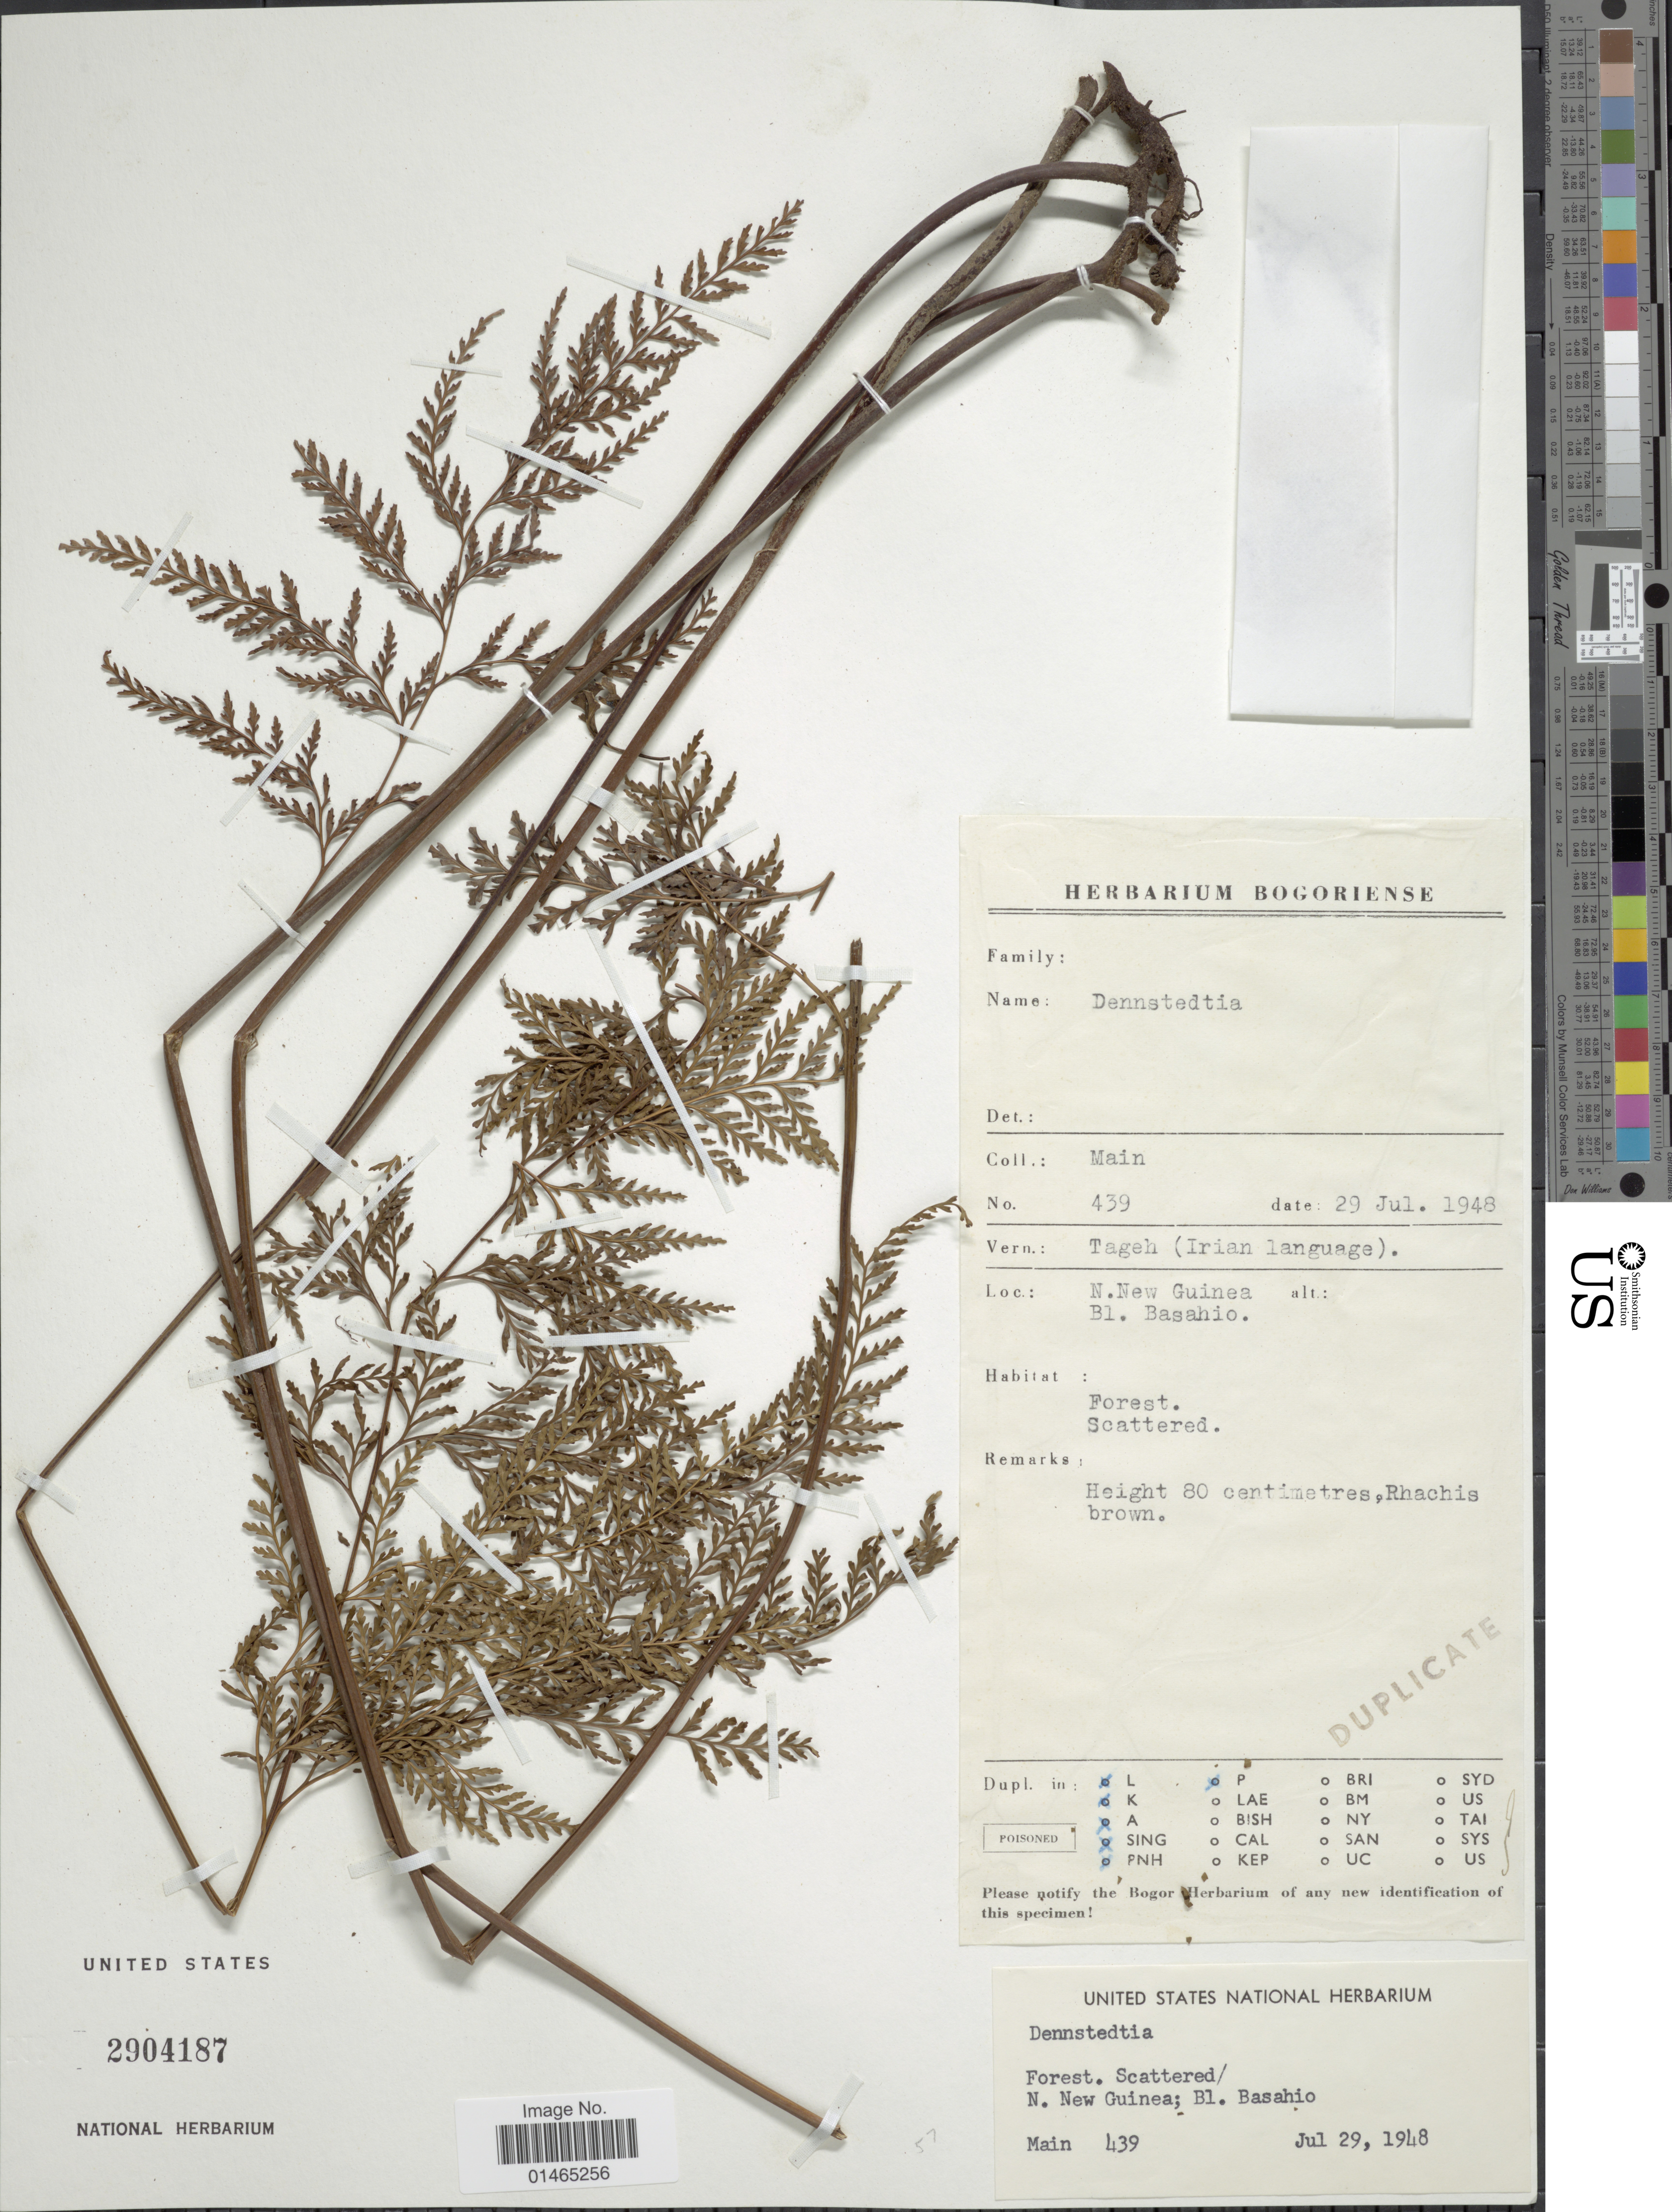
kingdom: Plantae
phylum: Tracheophyta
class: Polypodiopsida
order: Polypodiales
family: Dennstaedtiaceae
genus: Dennstaedtia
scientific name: Dennstaedtia sp.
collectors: -. Main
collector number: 439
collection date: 1948-07-29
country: Indonesia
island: New Guinea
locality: N. New Guinea, Bl. Basahio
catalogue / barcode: US 2904187